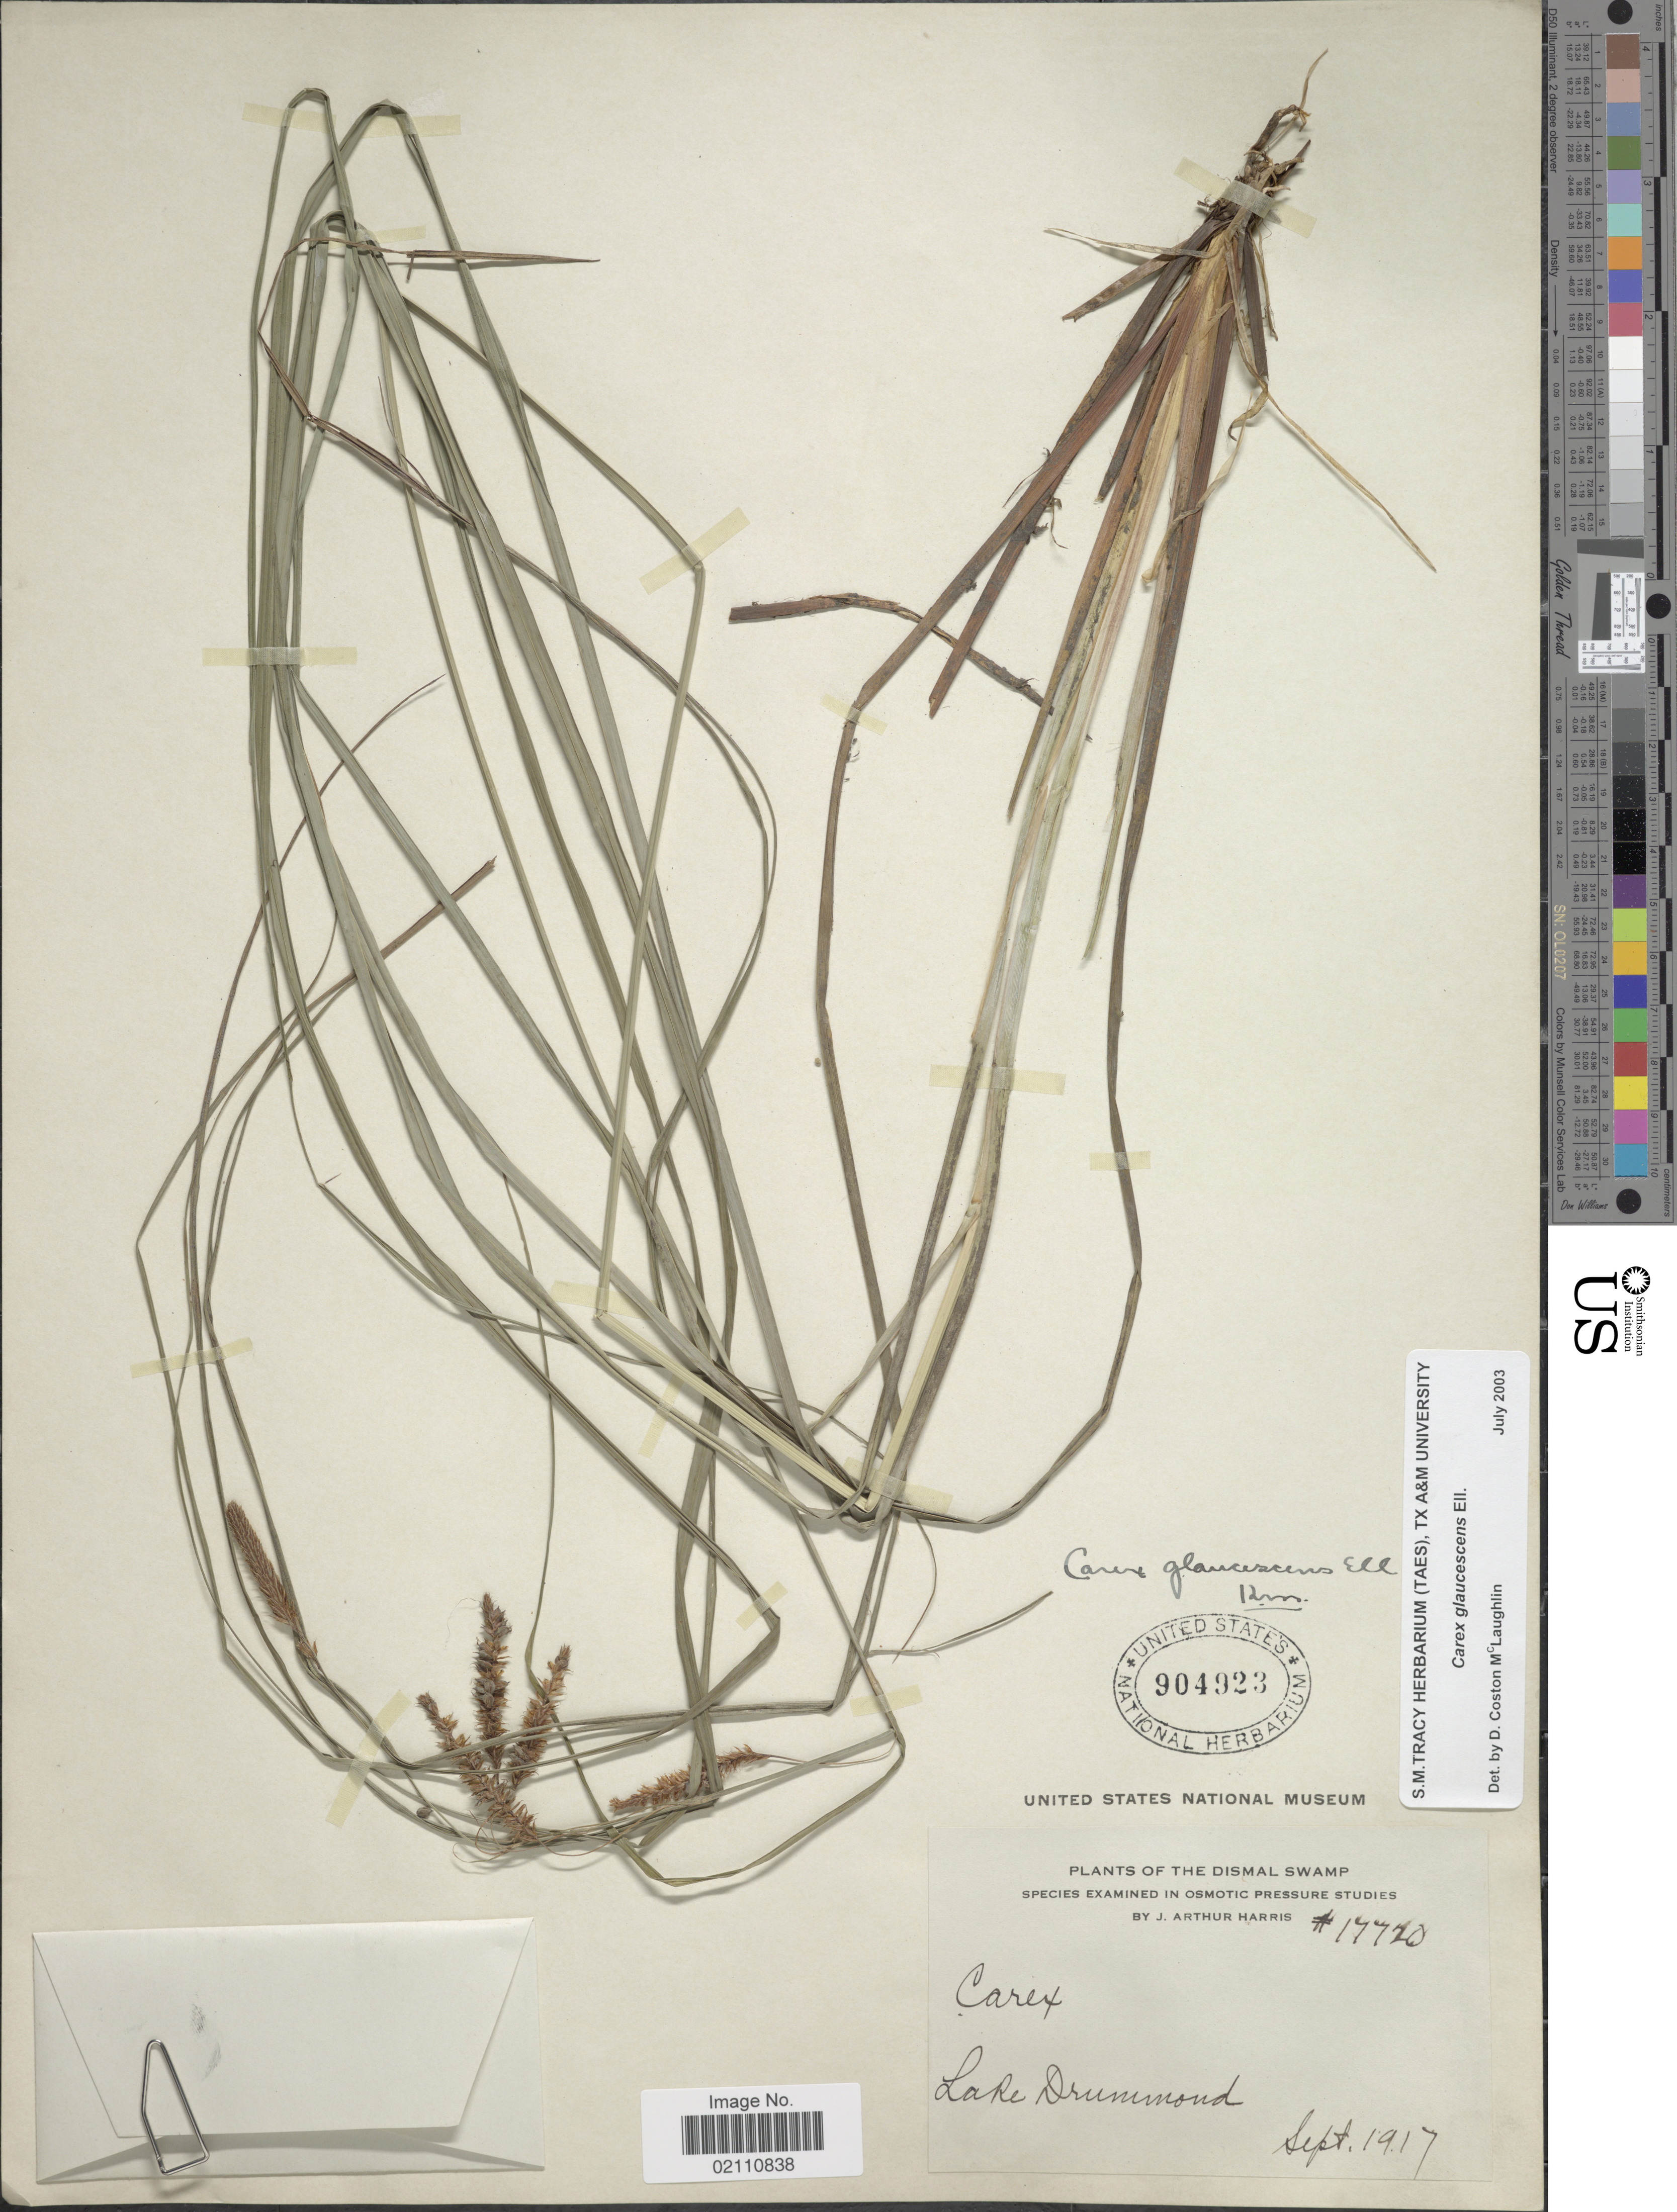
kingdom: Plantae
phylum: Tracheophyta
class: Liliopsida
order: Poales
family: Cyperaceae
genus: Carex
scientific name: Carex glaucescens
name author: Elliott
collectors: J. A. Harris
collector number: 17720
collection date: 1917-09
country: United States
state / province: Virginia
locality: The Dismal Swamp, Lake Drummond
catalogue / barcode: US 904923